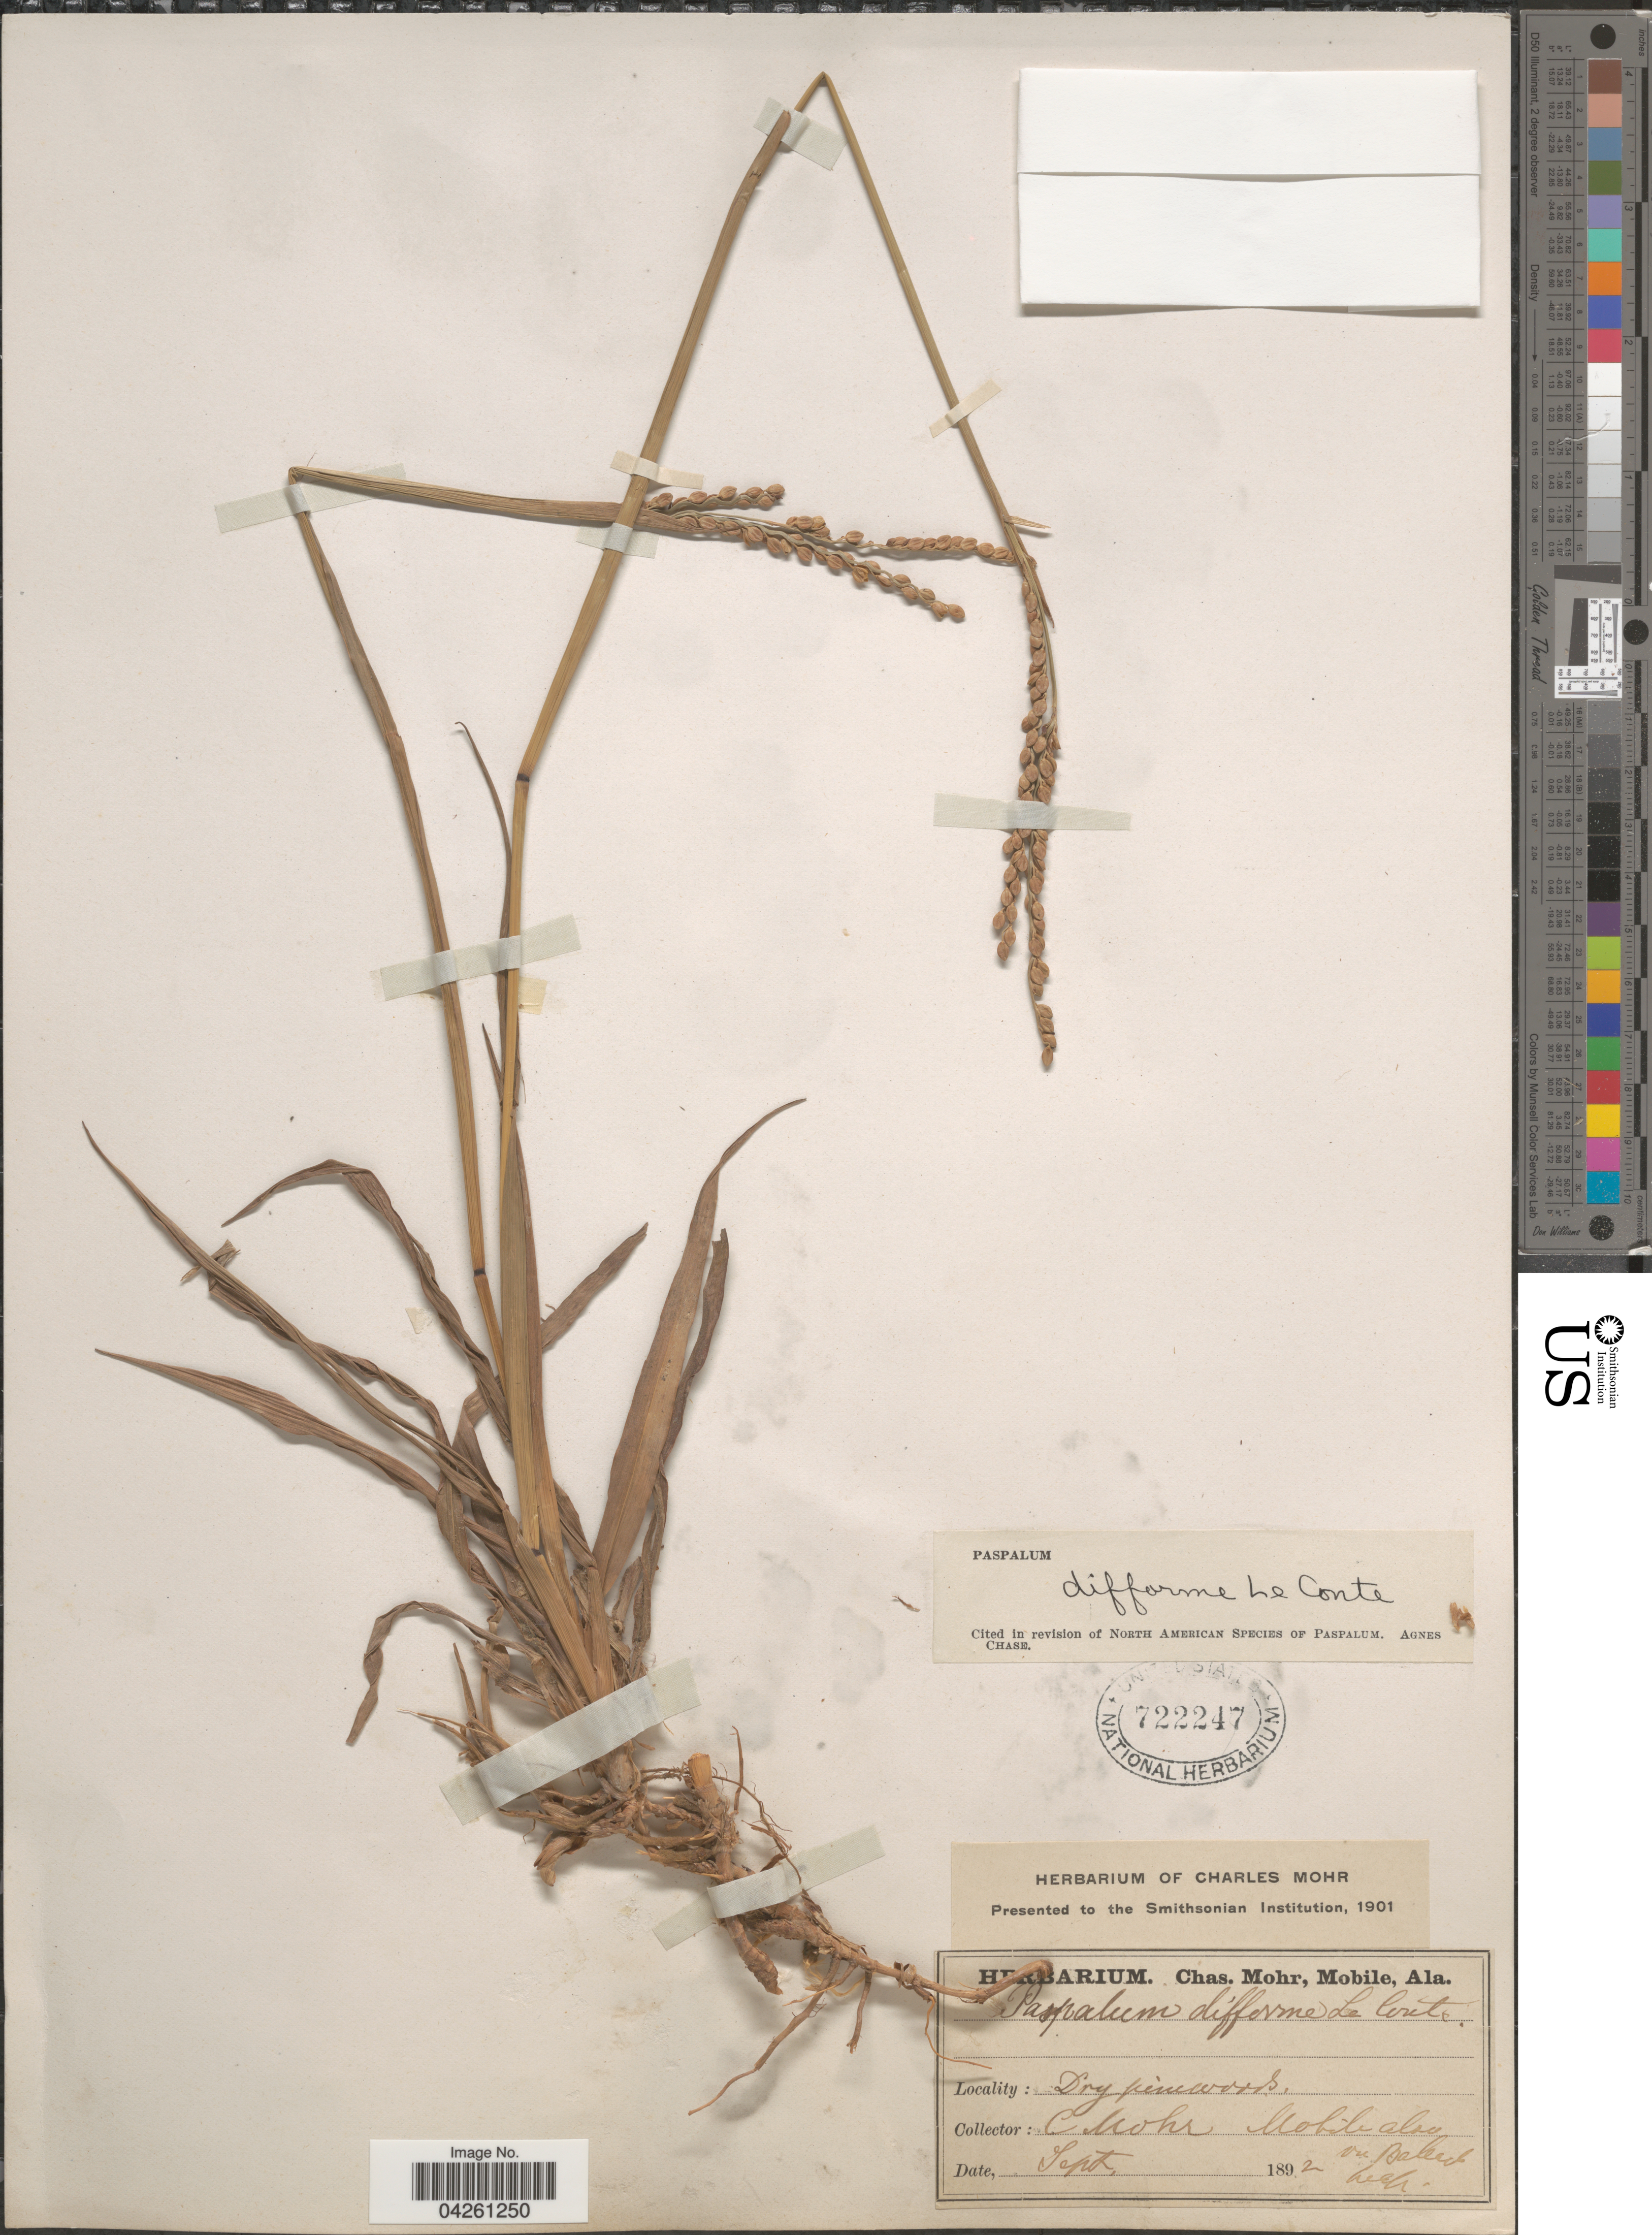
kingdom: Plantae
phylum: Tracheophyta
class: Liliopsida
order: Poales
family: Poaceae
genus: Paspalum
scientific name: Paspalum difforme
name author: Leconte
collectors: Mohr, C. T. (herbarium)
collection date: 1892-09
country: United States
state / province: Alabama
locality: Dry pinewoods. Mobile above on Ballast.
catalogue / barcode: US 722247